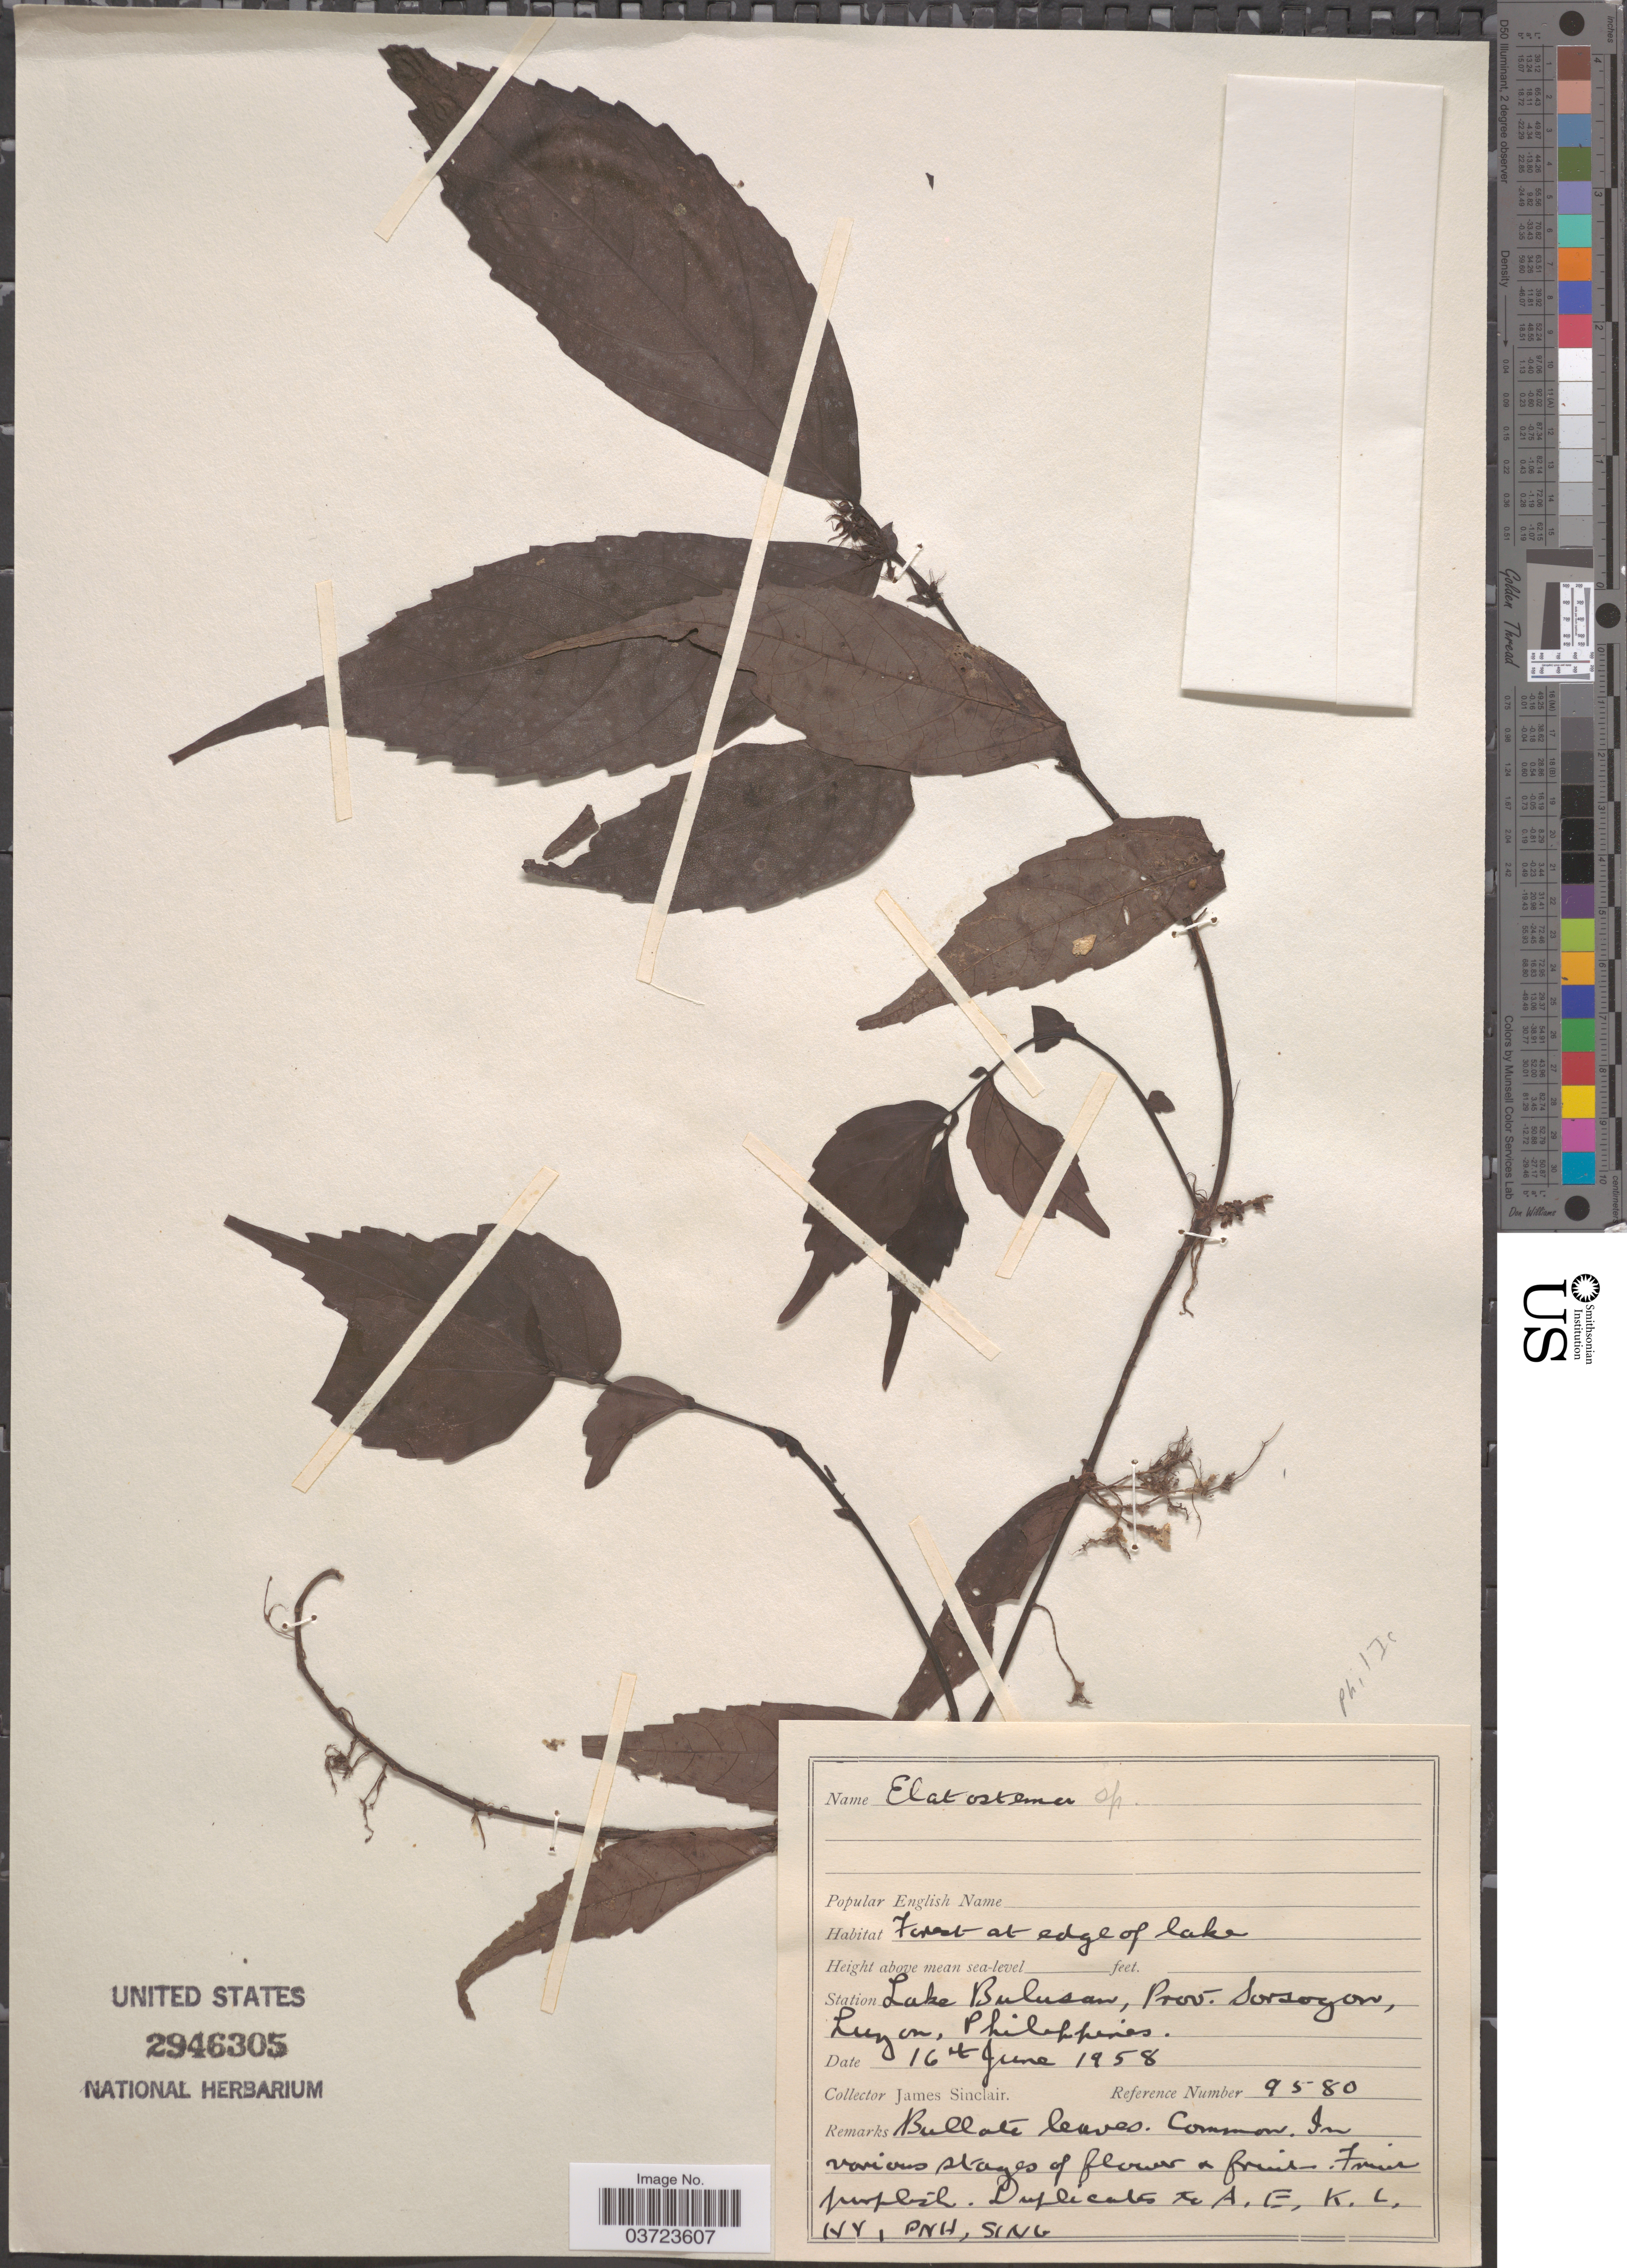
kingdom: Plantae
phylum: Tracheophyta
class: Magnoliopsida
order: Rosales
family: Urticaceae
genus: Elatostema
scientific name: Elatostema sp.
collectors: J. Sinclair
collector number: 9580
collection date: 1958-06-16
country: Philippines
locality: Lake Bulusan, Prov. Sorsogon. Luzon.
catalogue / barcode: US 2946305